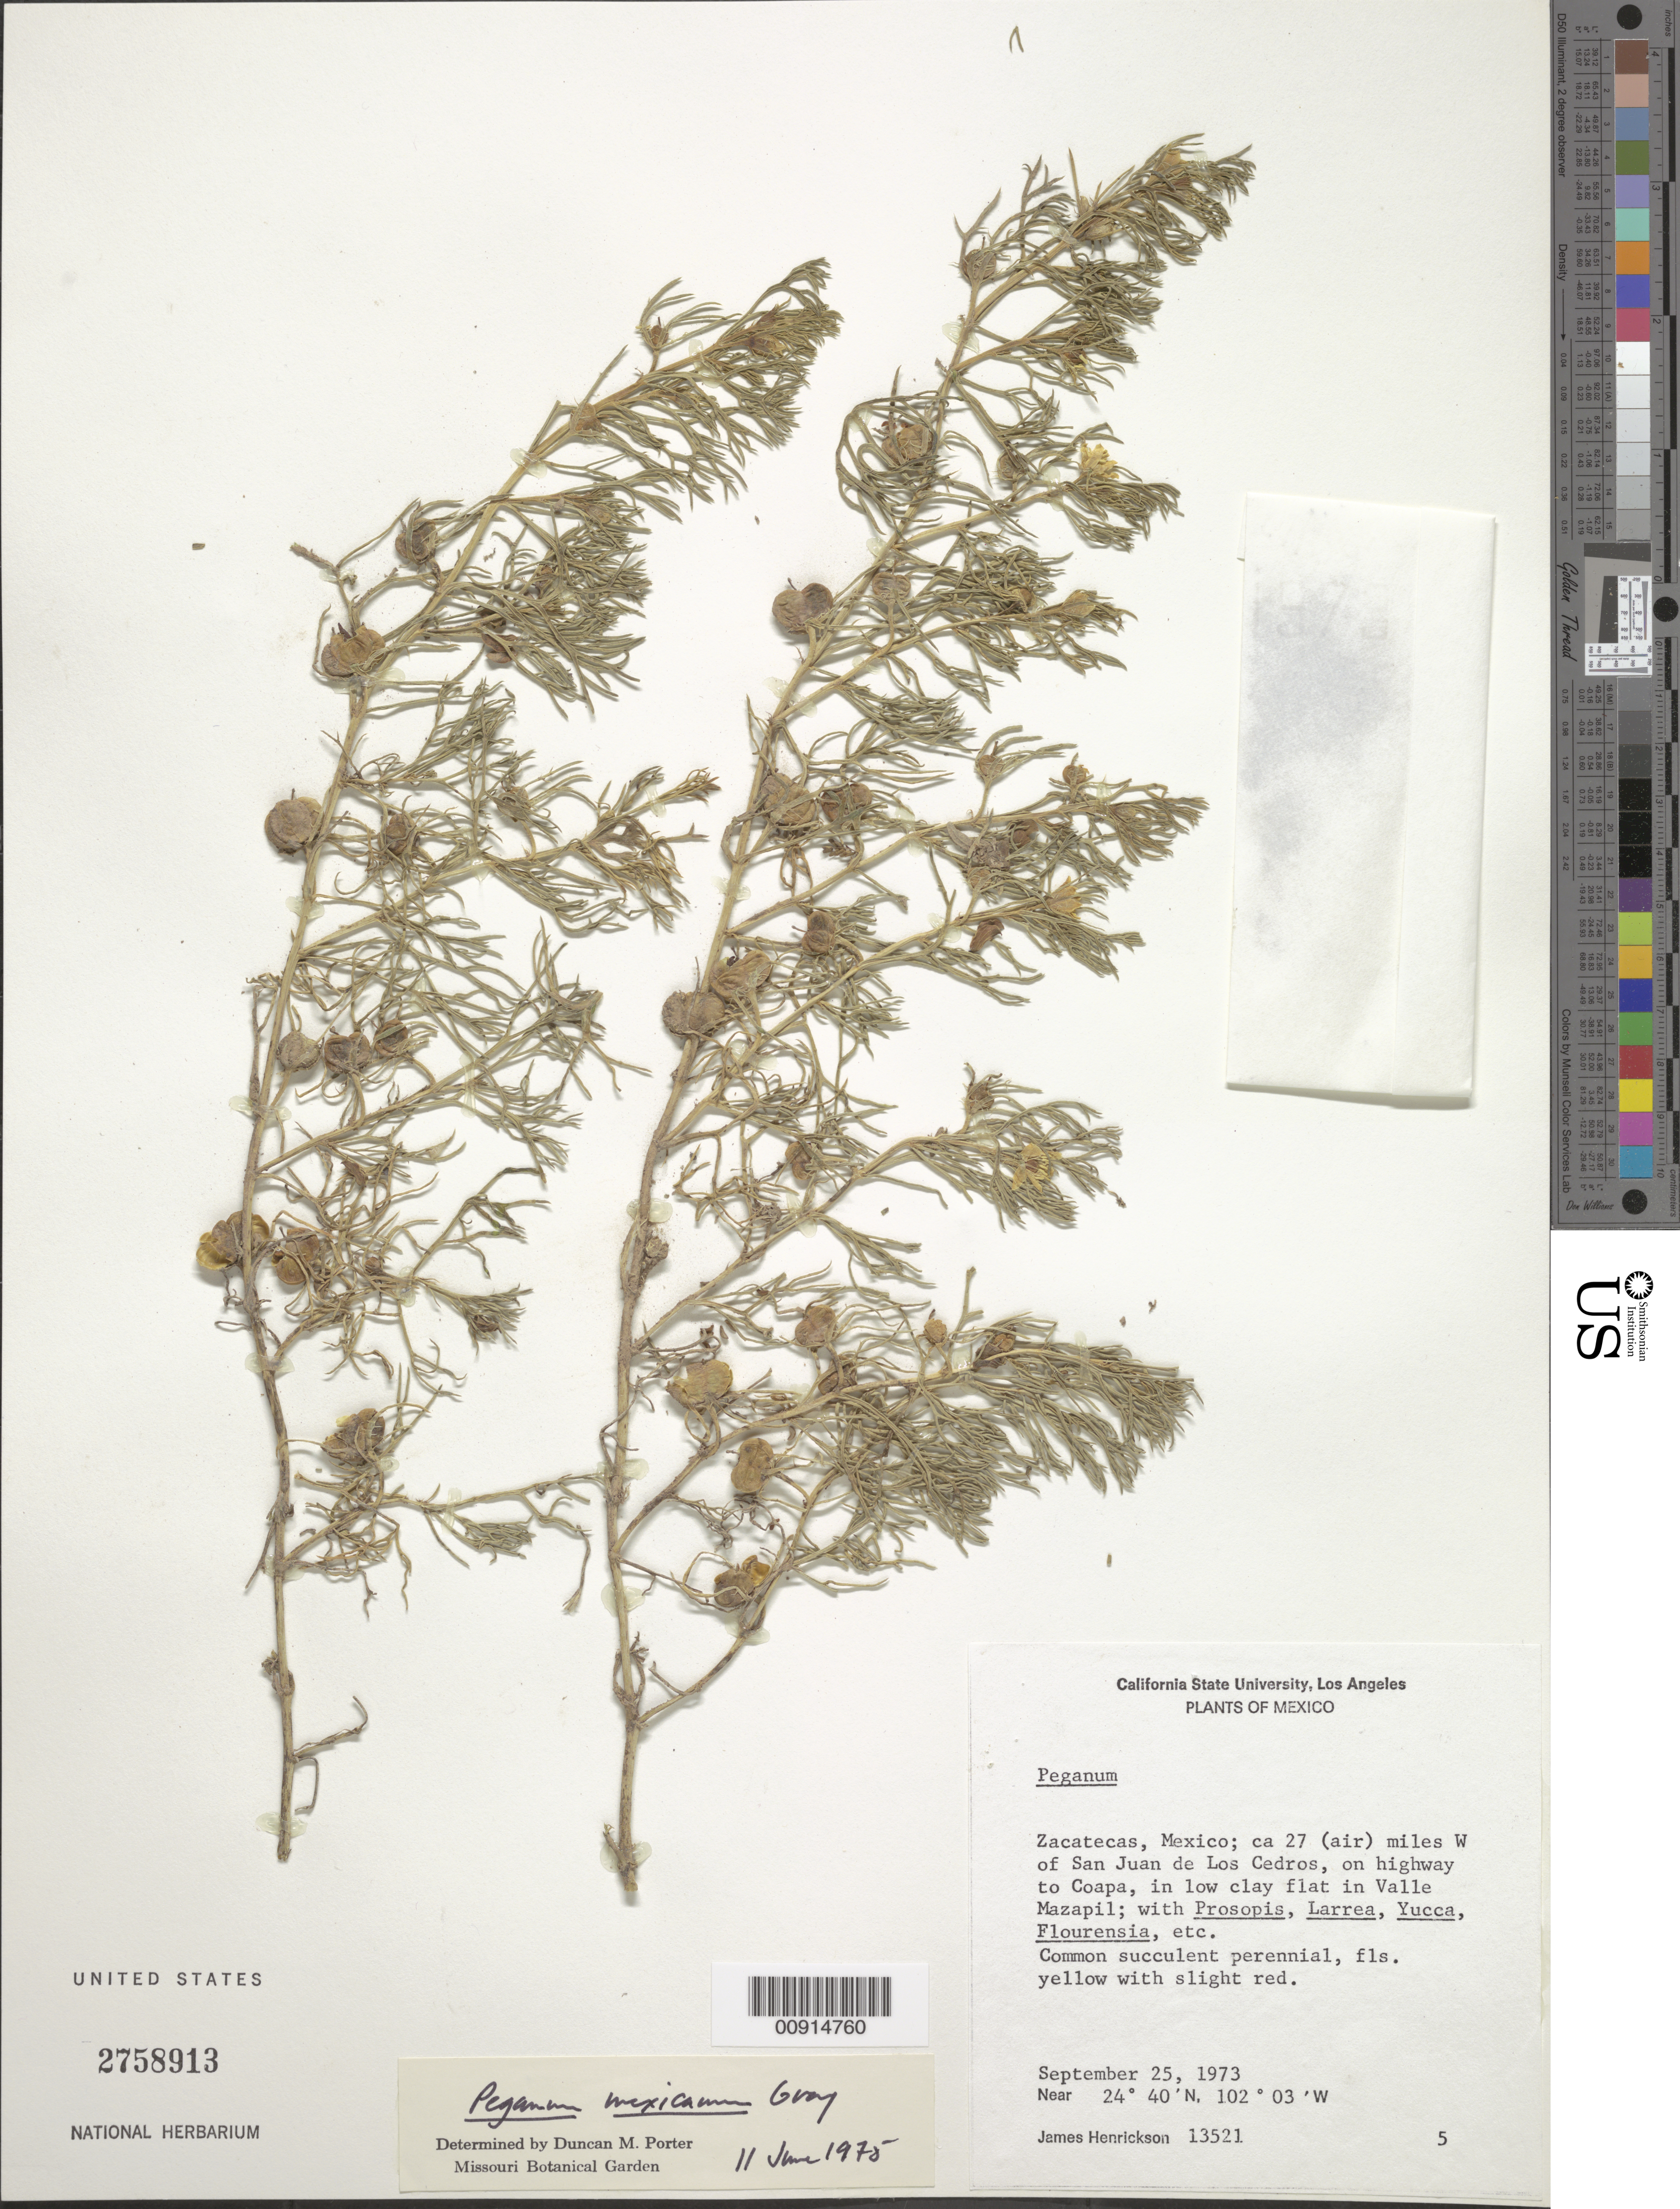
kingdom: Plantae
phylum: Tracheophyta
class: Magnoliopsida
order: Sapindales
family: Tetradiclidaceae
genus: Peganum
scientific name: Peganum mexicanum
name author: A. Gray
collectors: J. Henrickson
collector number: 13521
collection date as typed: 25 Sep 1973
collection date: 1973-09-25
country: Mexico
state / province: Zacatecas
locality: Zacatecas; ca. 27 (air) miles W of San Juan de Los Cedros, on highway to Coapa, in low clay flat in Valle Mazapil.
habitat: In low clay flat in Valle; with Prosopis, Larrea, Yucca, Flourensia, etc.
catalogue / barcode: US 2758913